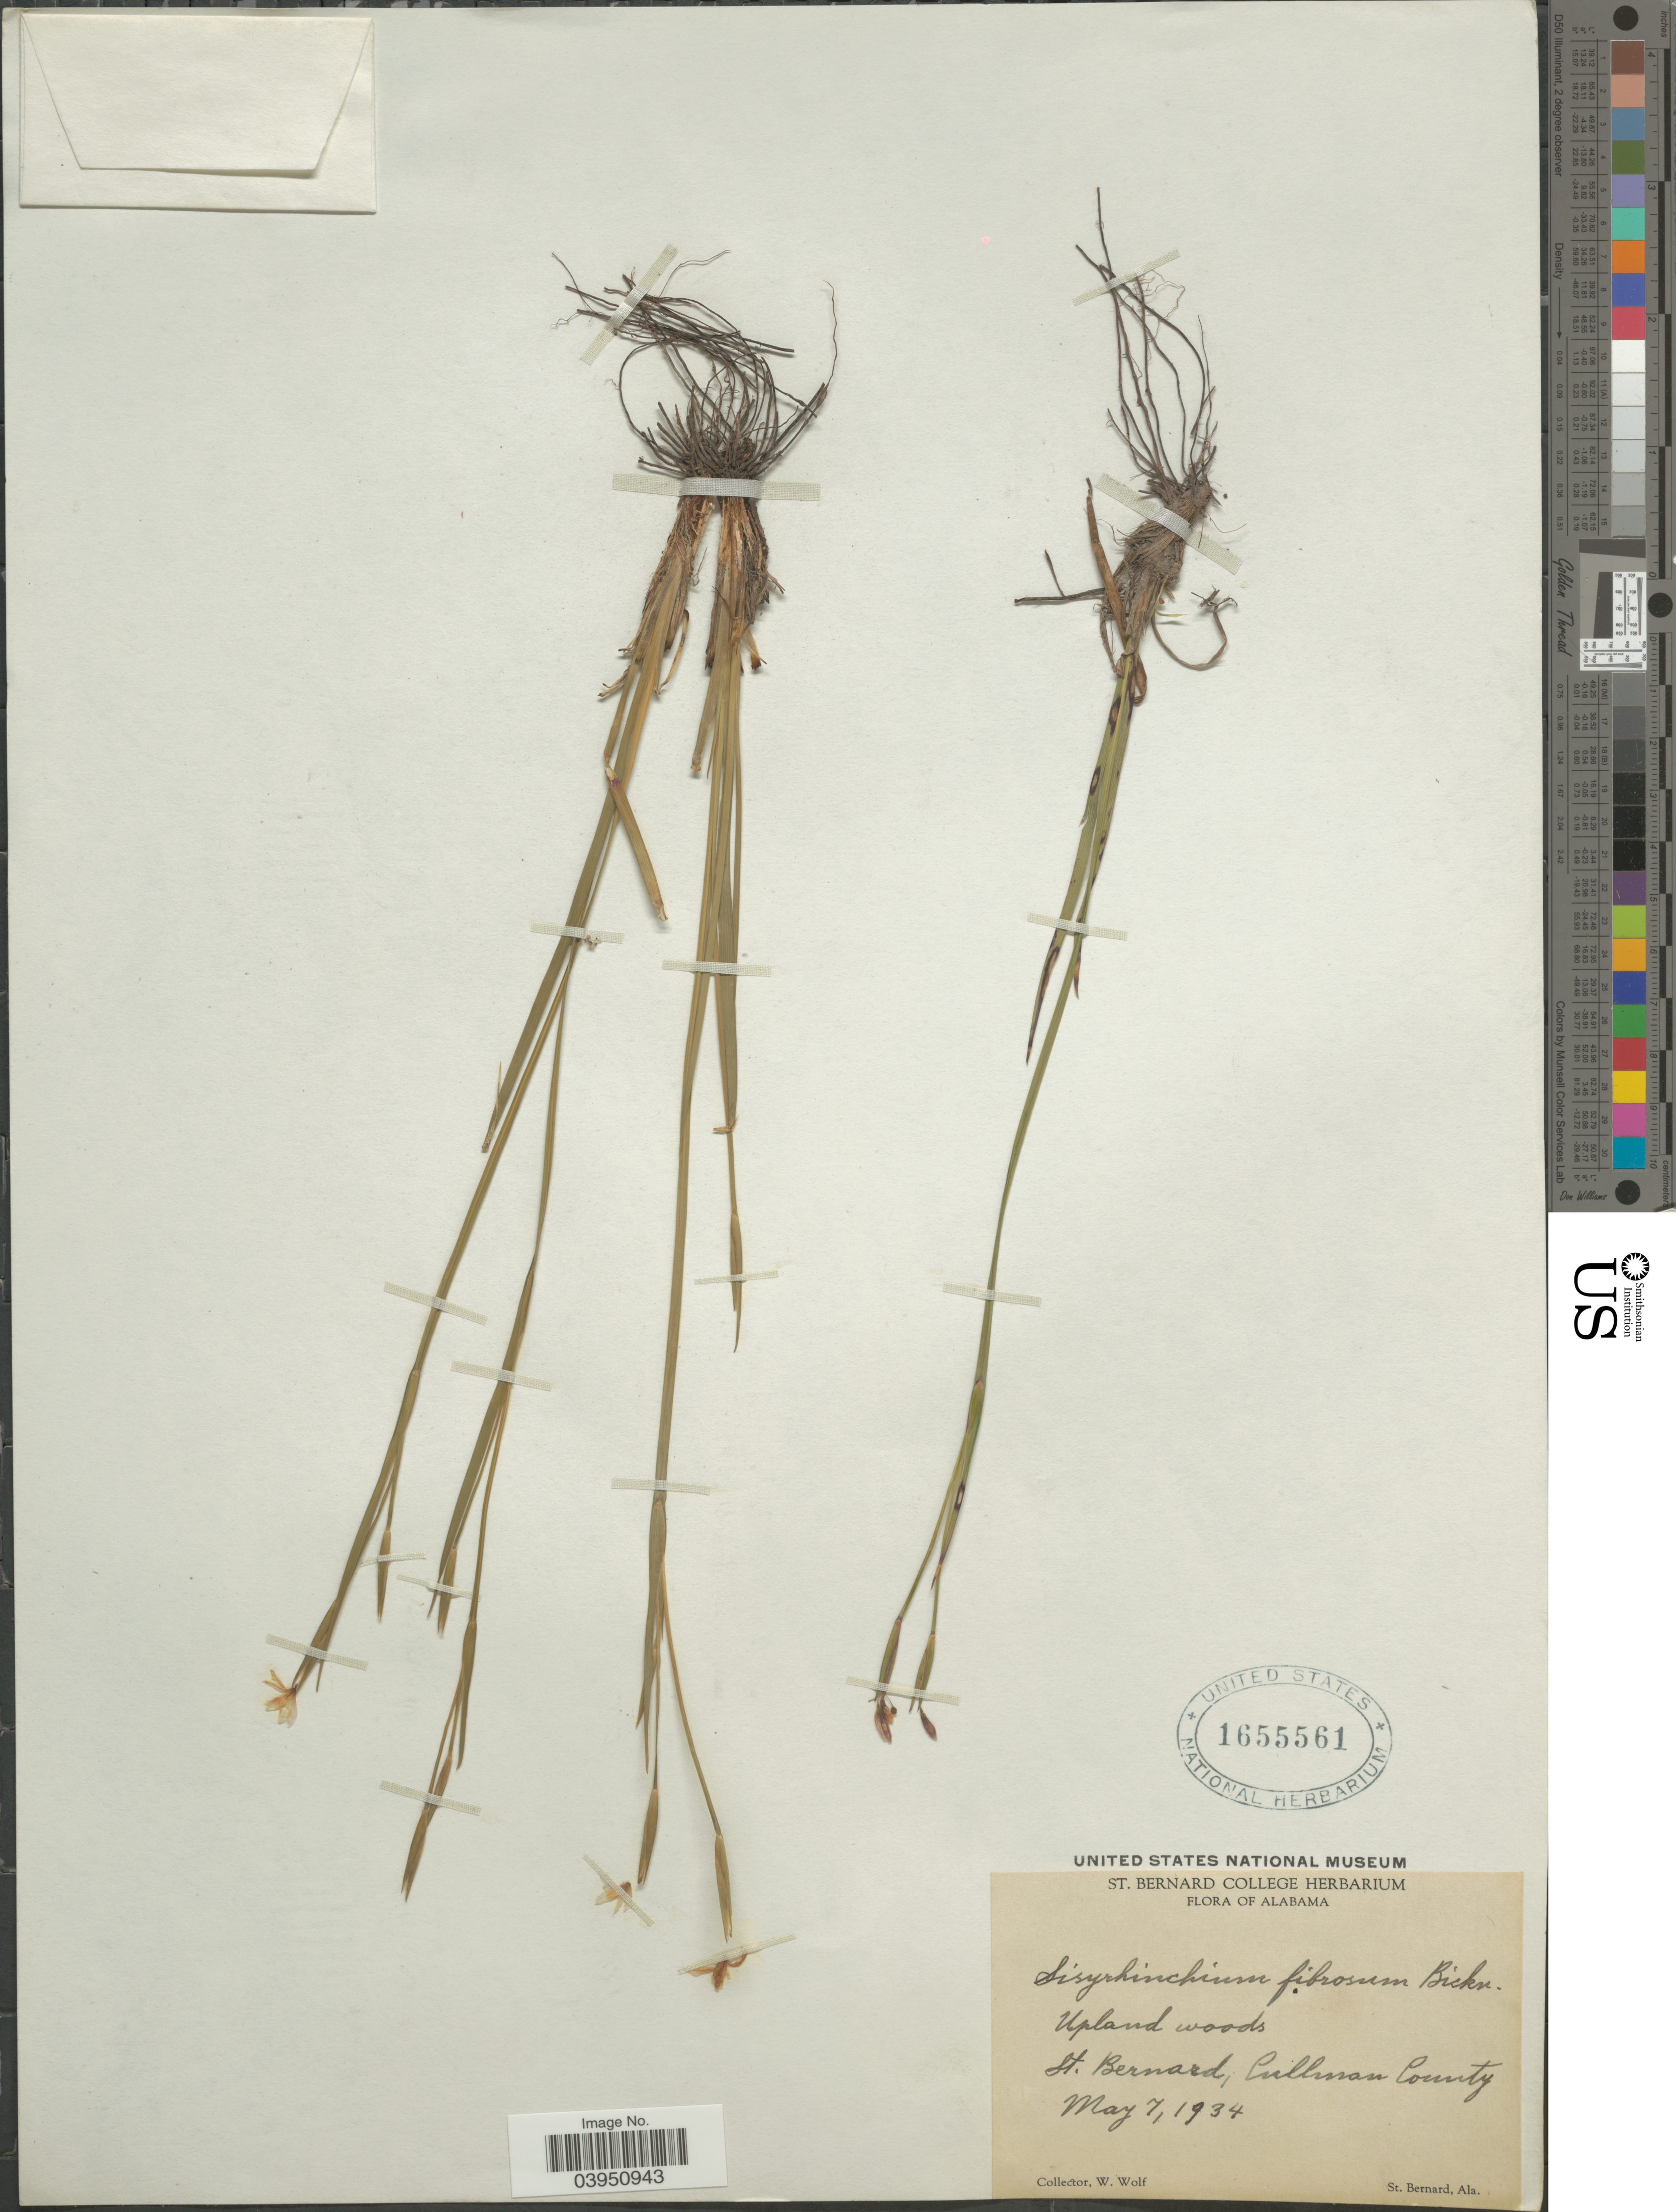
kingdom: Plantae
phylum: Tracheophyta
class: Liliopsida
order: Asparagales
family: Iridaceae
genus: Sisyrinchium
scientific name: Sisyrinchium fibrosum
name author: E.P. Bicknell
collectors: W. Wolf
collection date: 1934-05-07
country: United States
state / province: Alabama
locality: St. Bernard, Pullman County.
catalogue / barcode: US 1655561